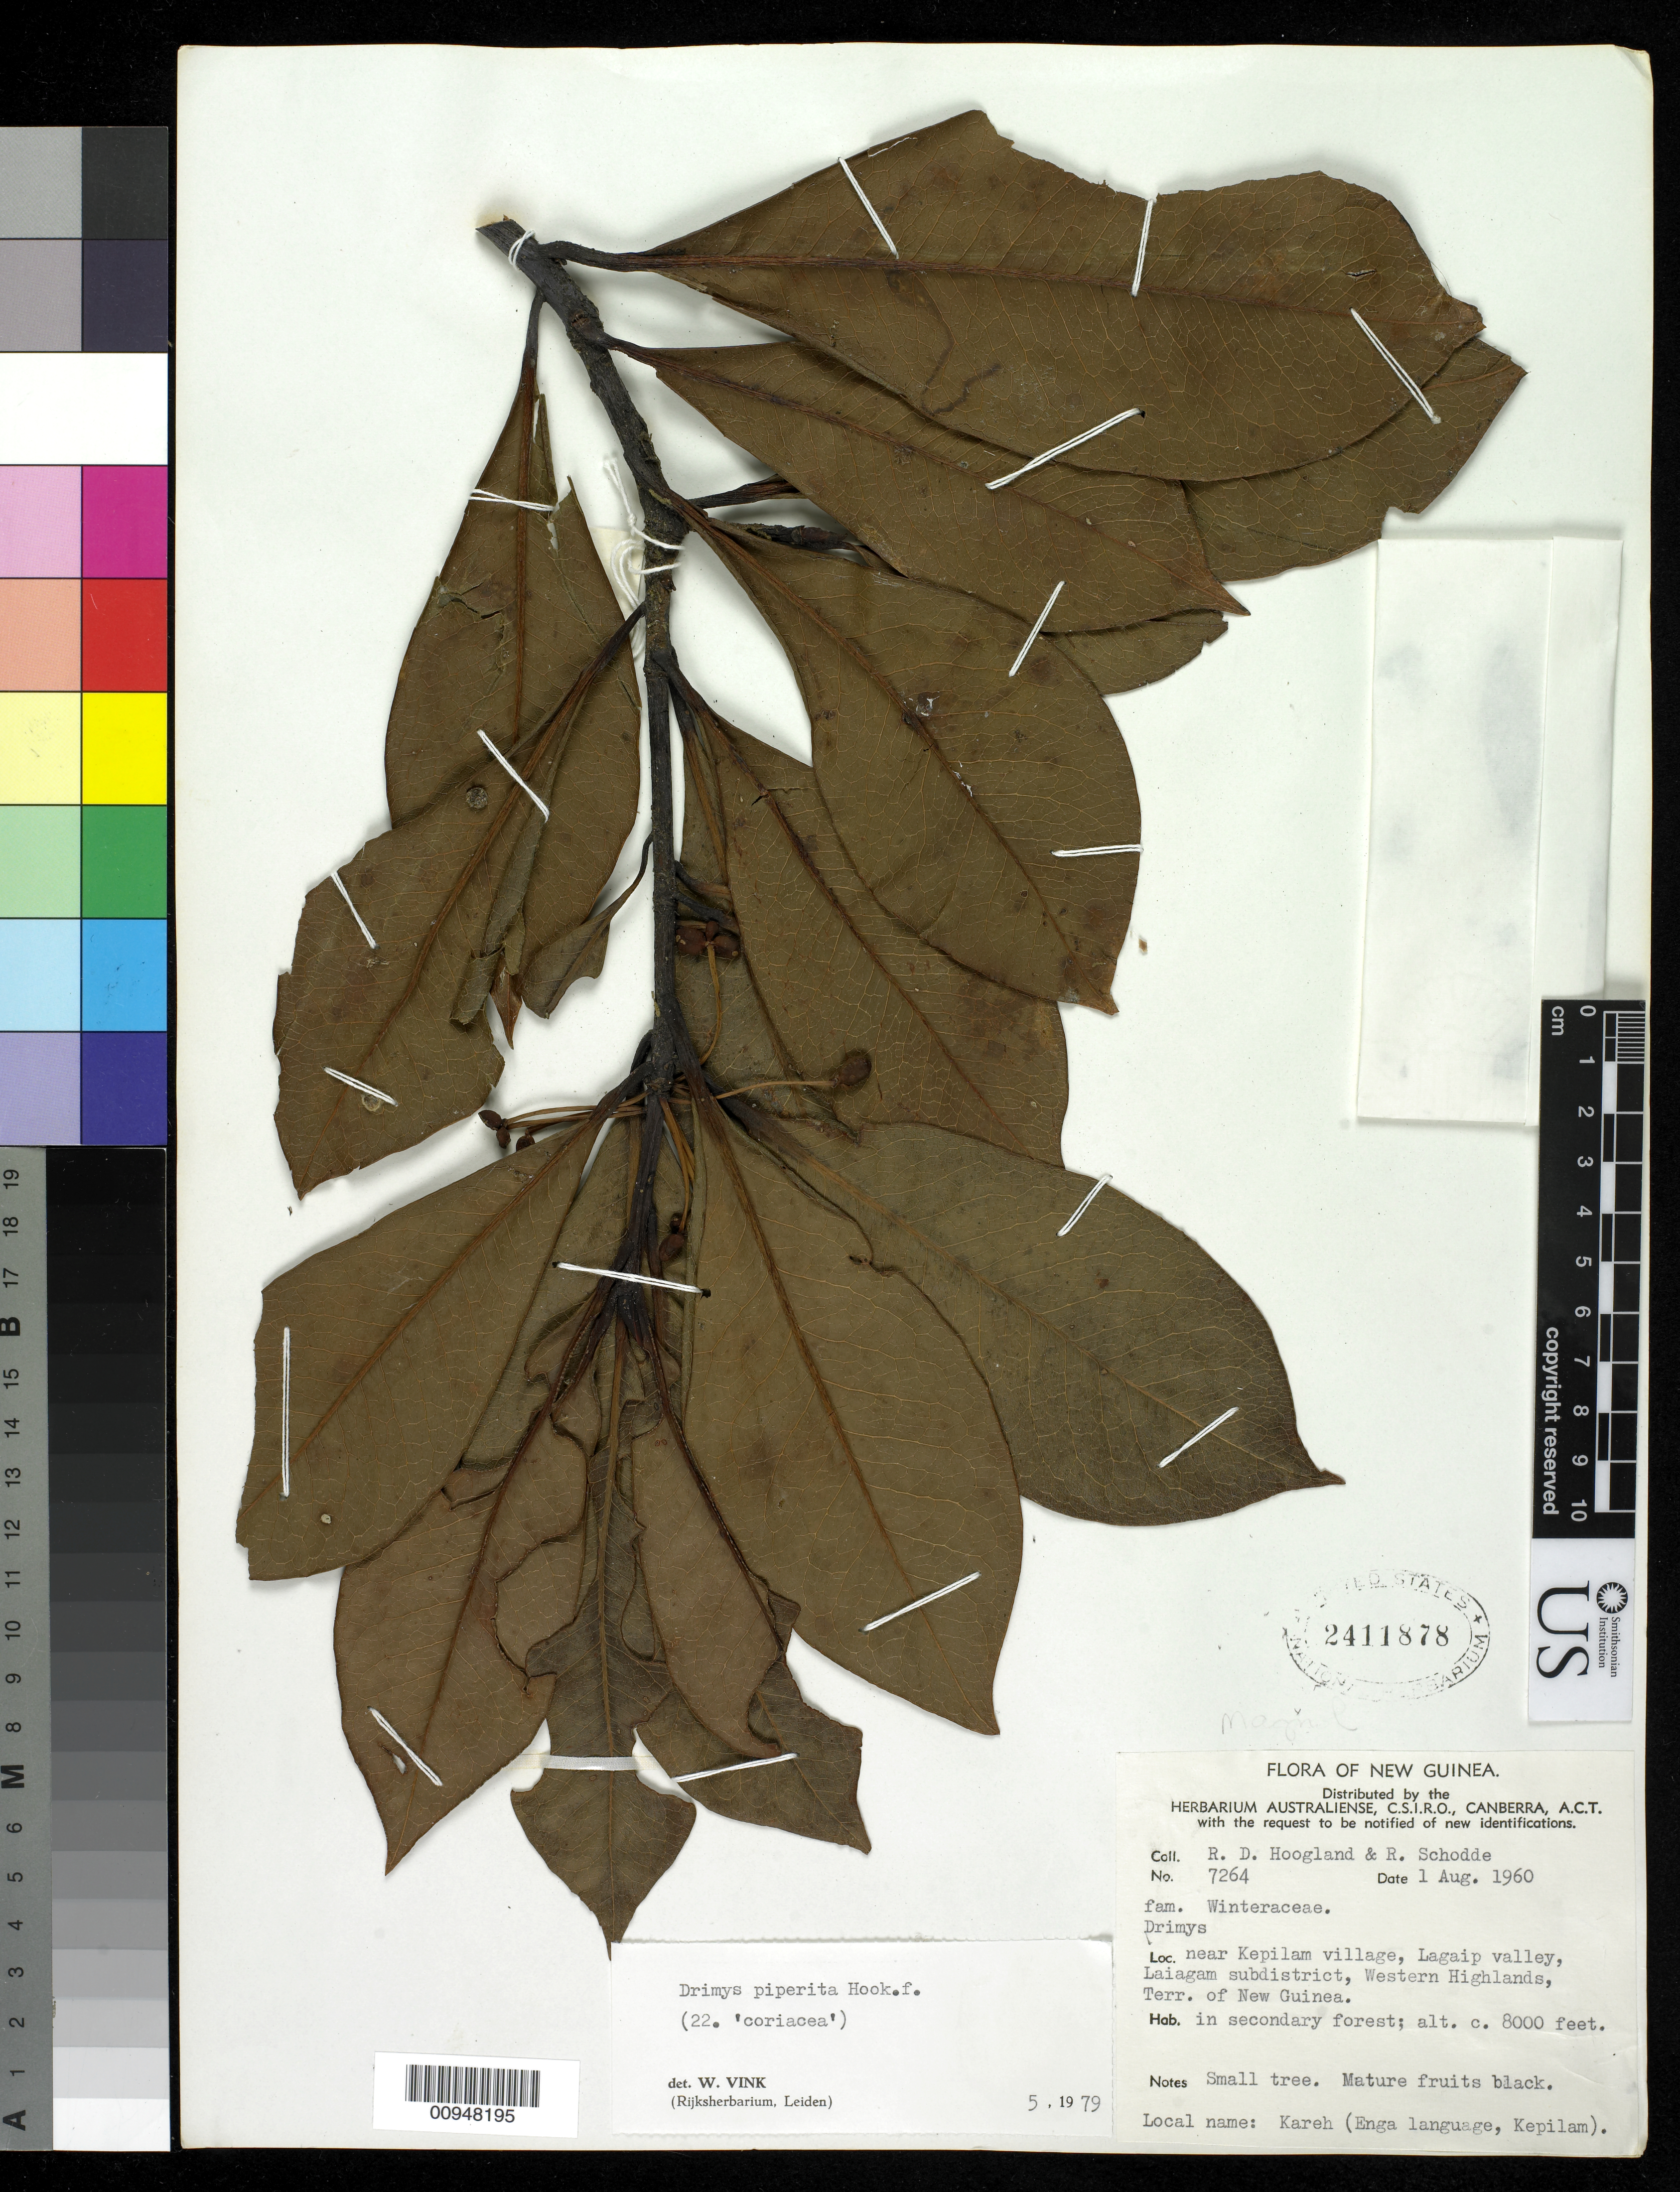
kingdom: Plantae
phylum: Tracheophyta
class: Magnoliopsida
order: Canellales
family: Winteraceae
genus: Tasmannia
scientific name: Tasmannia piperita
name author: (Hook. f.) Miers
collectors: R. D. Hoogland & R. Schodde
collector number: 7264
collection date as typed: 01 Aug 1960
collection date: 1960-08-01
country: Papua New Guinea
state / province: Enga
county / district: Laiagam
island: New Guinea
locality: Near Kepilam village, Lagaip valley.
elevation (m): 2438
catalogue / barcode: US 2411878